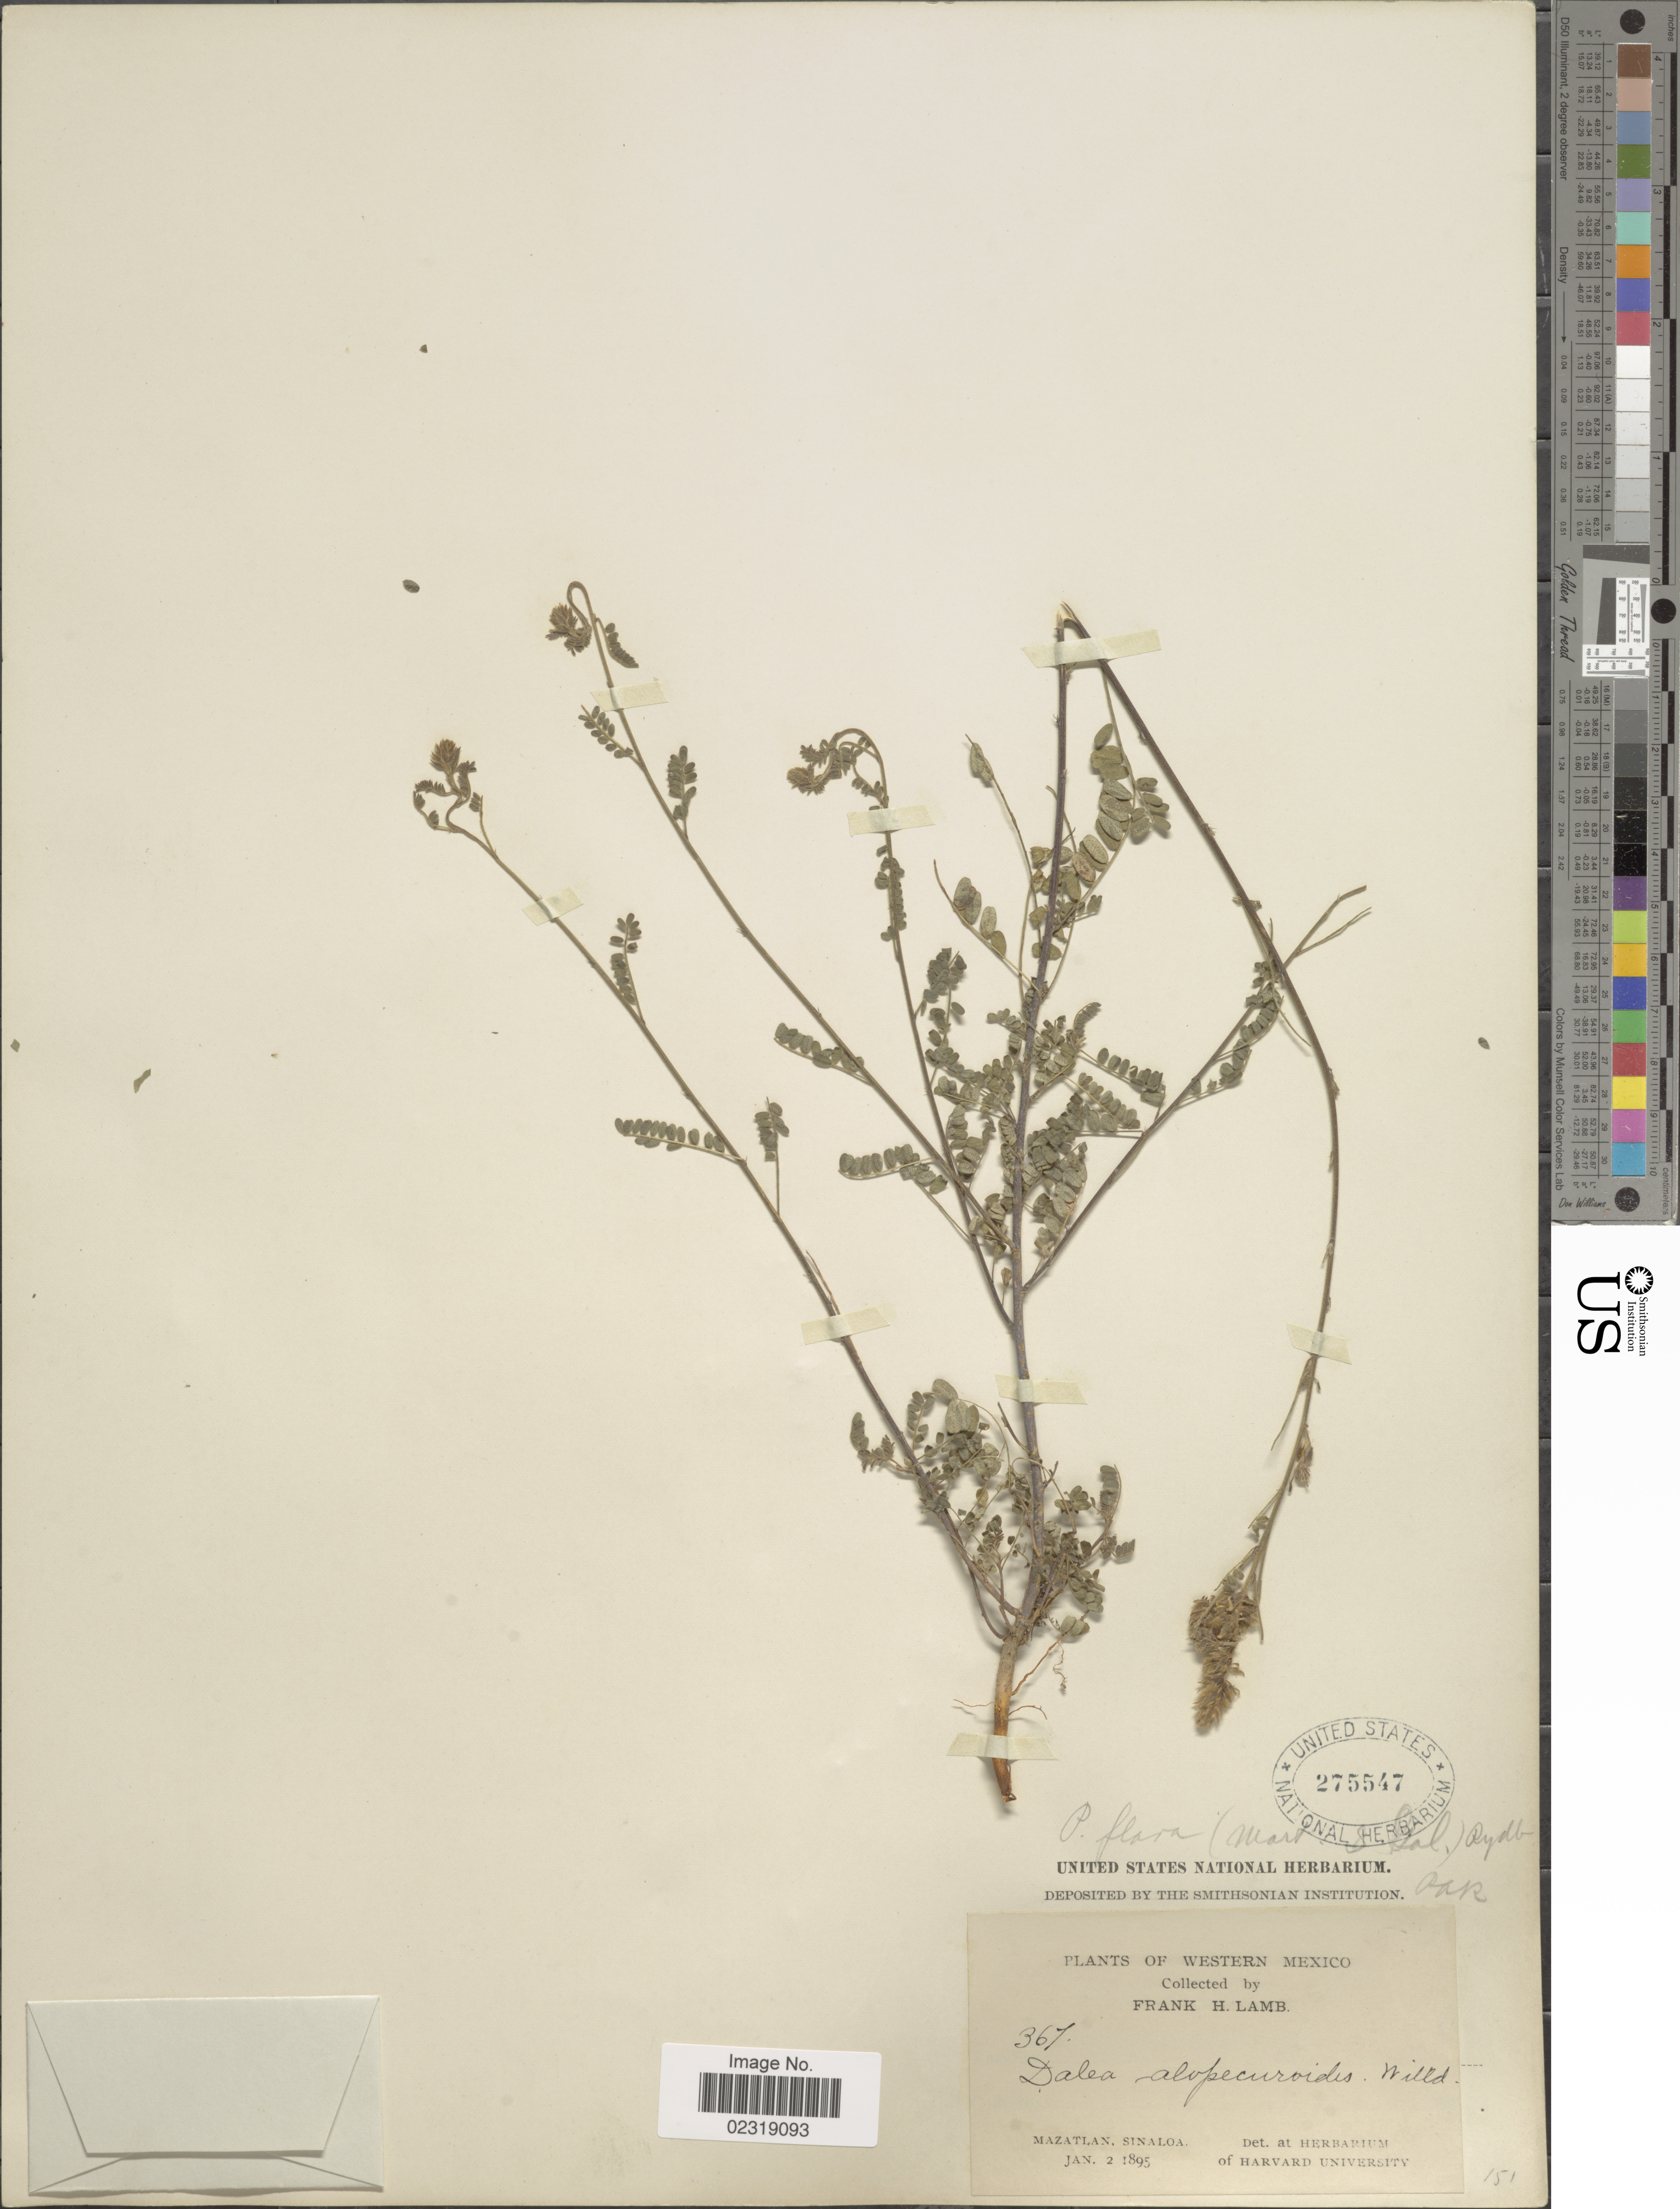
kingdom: Plantae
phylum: Tracheophyta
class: Magnoliopsida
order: Fabales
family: Fabaceae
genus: Dalea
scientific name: Dalea elata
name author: Hook. & Arn.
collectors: F. H. Lamb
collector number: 367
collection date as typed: Jan 2 1895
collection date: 1895-01-02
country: Mexico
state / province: Sinaloa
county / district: Mazatlán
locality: Mazatlán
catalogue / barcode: US 275547